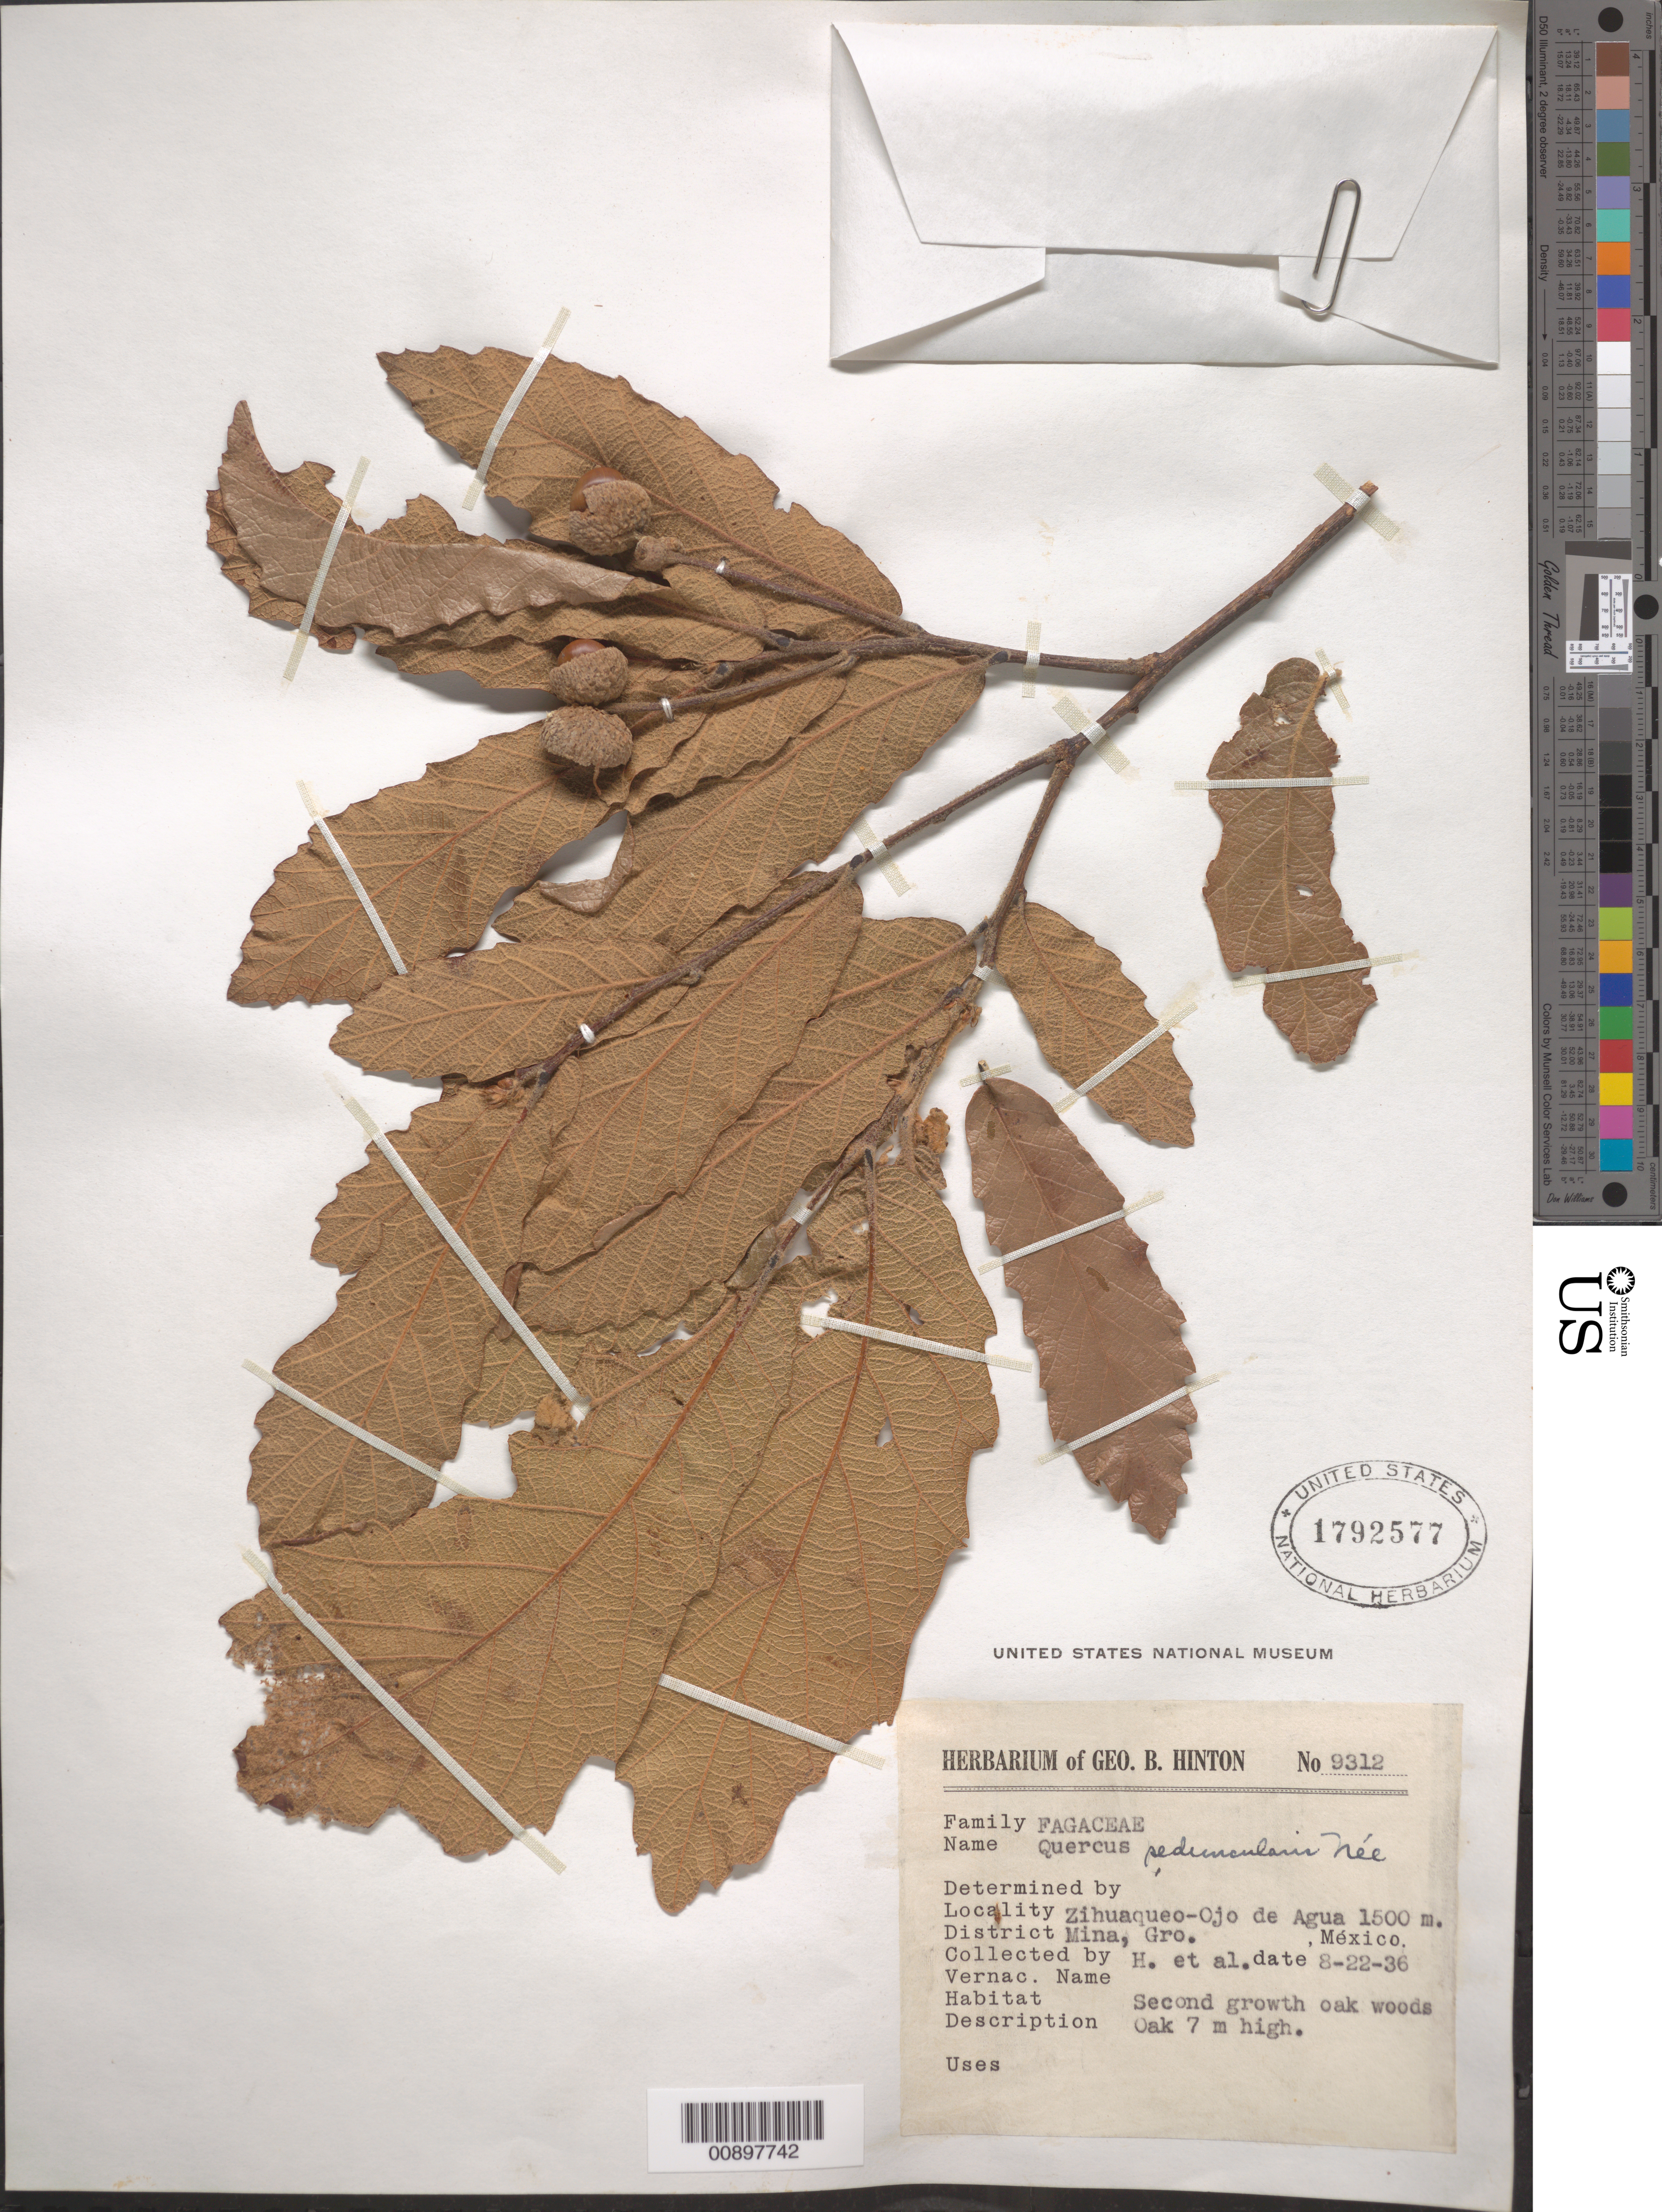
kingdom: Plantae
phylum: Tracheophyta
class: Magnoliopsida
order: Fagales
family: Fagaceae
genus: Quercus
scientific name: Quercus peduncularis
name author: Née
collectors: G. B. Hinton & et al.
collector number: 9312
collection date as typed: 22 Aug 1936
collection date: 1936-08-22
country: Mexico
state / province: Guerrero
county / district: Mina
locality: Zihuaqueo - Ojo de Agua, District of Mina, State of Guerrero.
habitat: Second growth oak woods.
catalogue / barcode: US 1792577